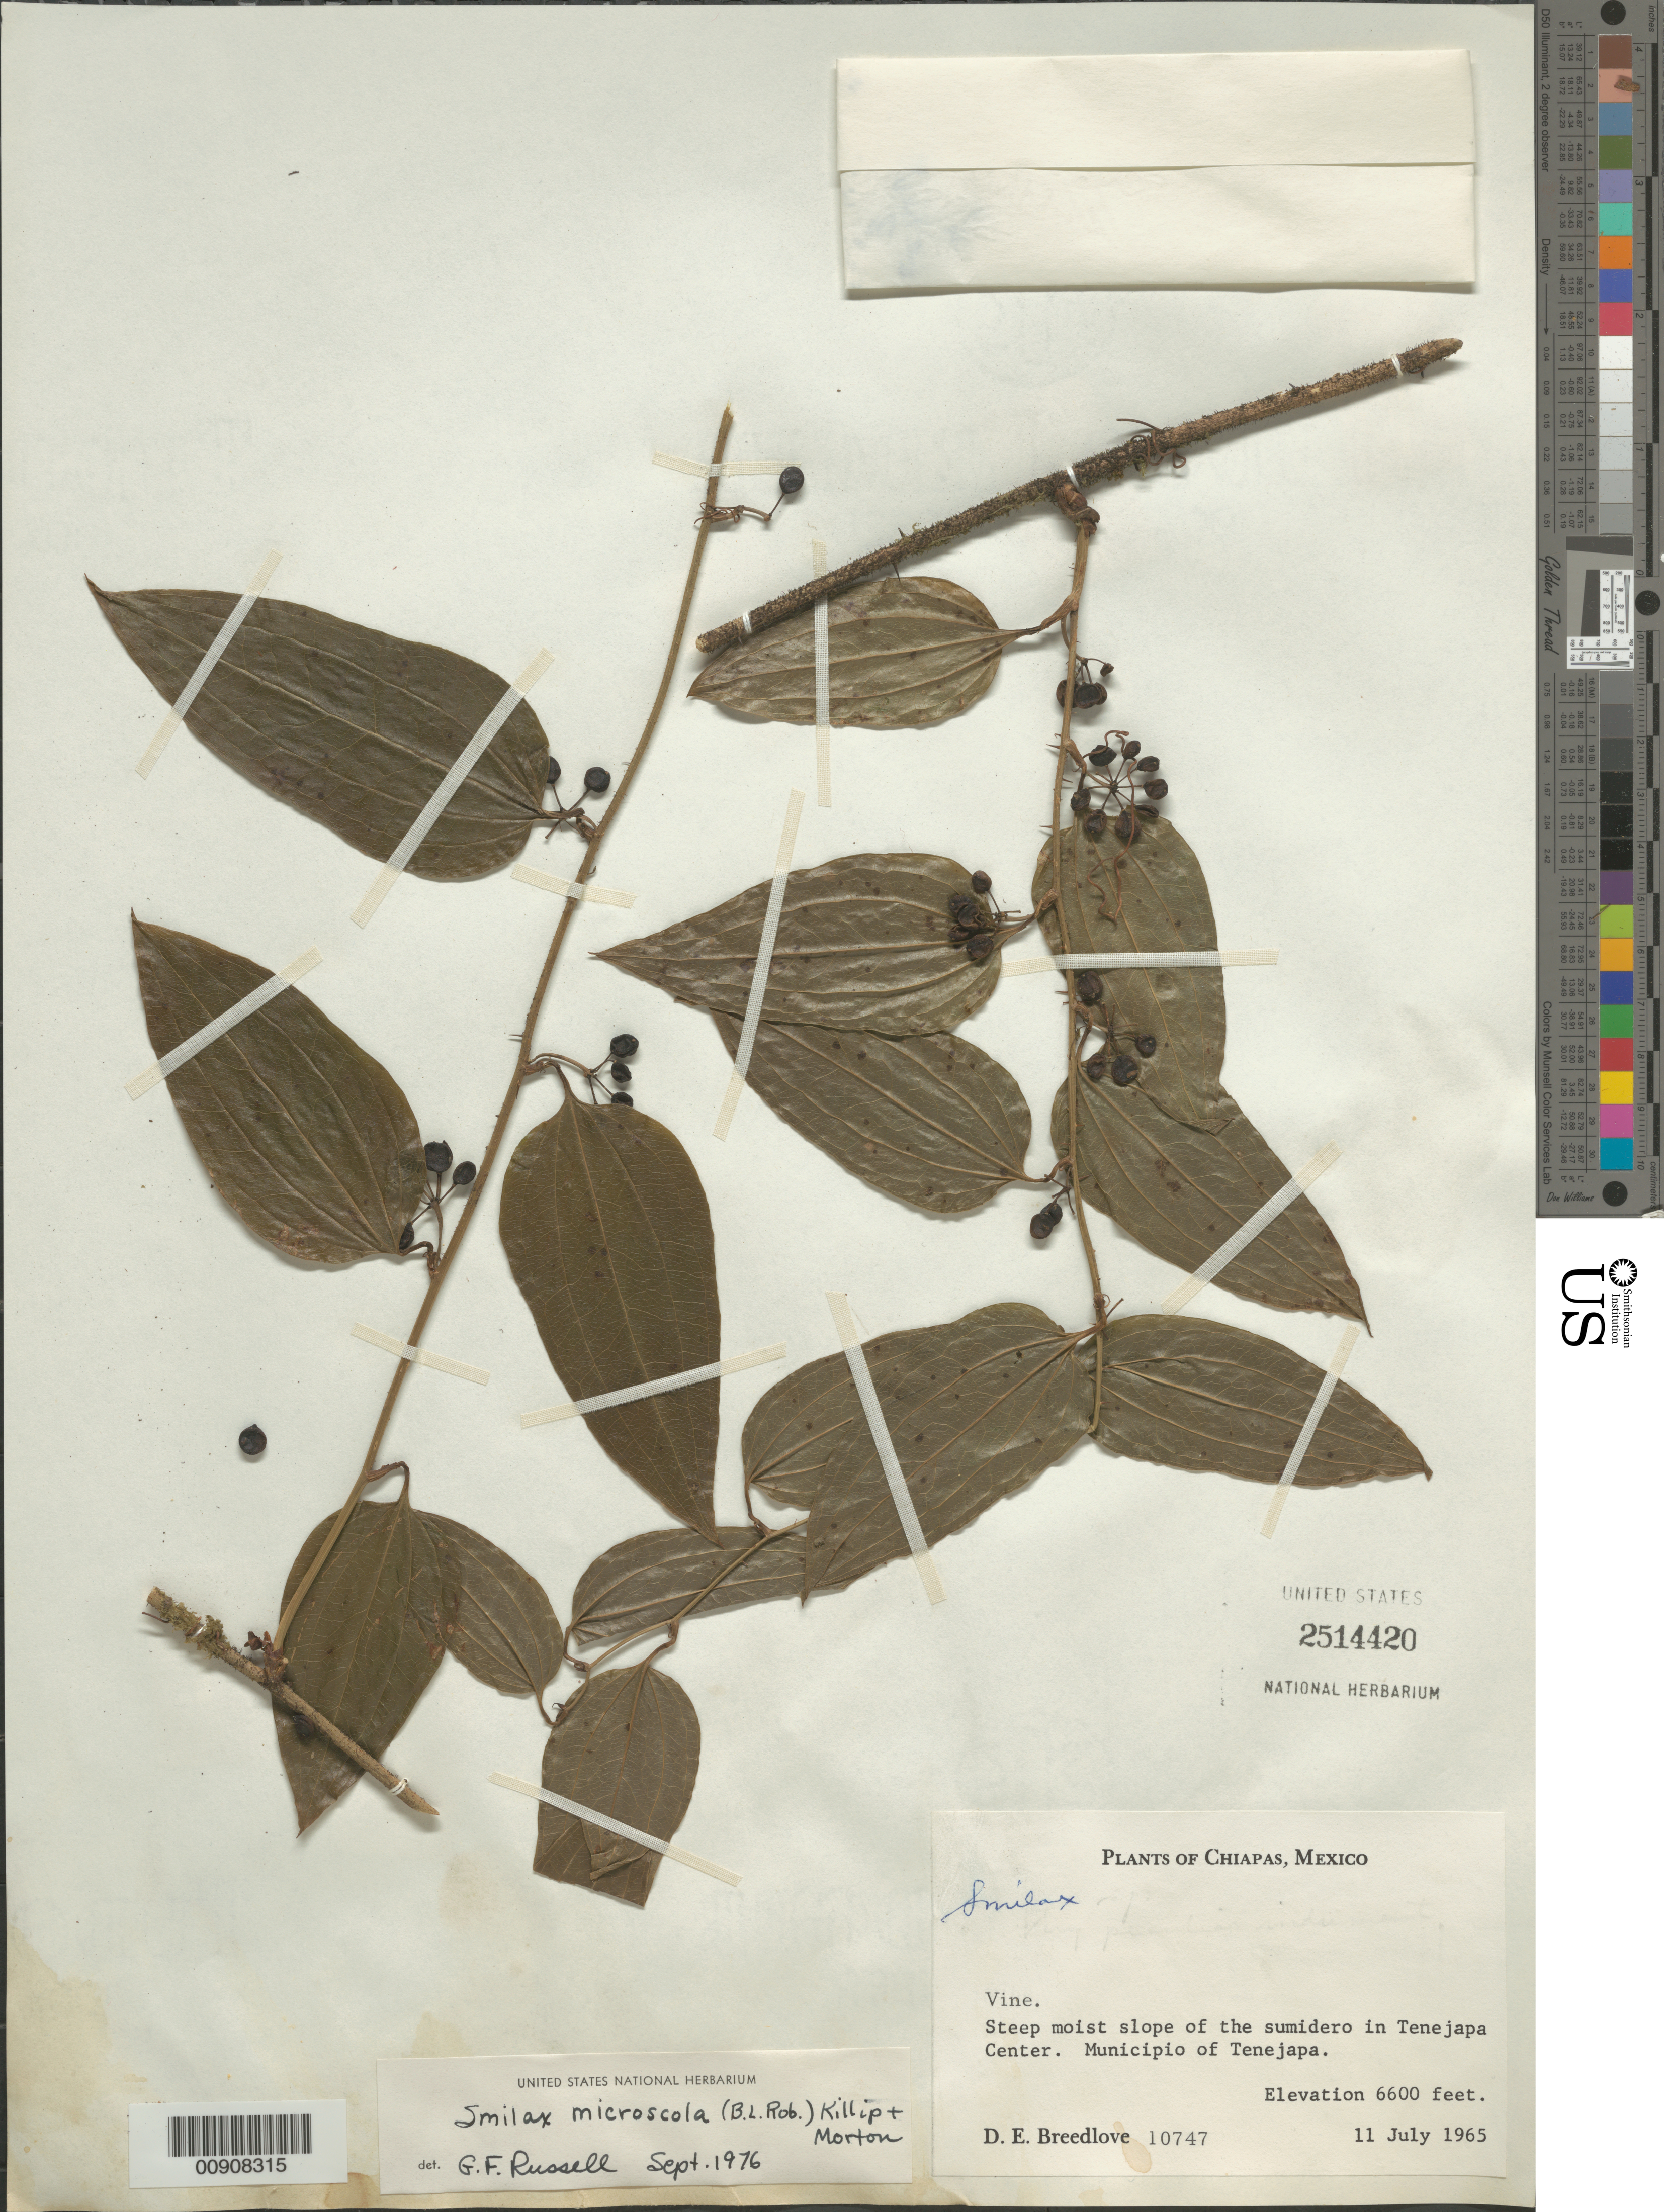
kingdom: Plantae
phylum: Tracheophyta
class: Liliopsida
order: Liliales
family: Smilacaceae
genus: Smilax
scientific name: Smilax microscola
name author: (B.L. Rob.) Killip & C.V. Morton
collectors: D. E. Breedlove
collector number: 10747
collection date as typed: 11 Jul 1965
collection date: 1965-07-11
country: Mexico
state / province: Chiapas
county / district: Tenejapa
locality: Slope of the sumidero in Tenejapa Center. Municipio of Tenejapa, Chiapas.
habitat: Steep moist slope of the sumidero.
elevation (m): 2012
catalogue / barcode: US 2514420